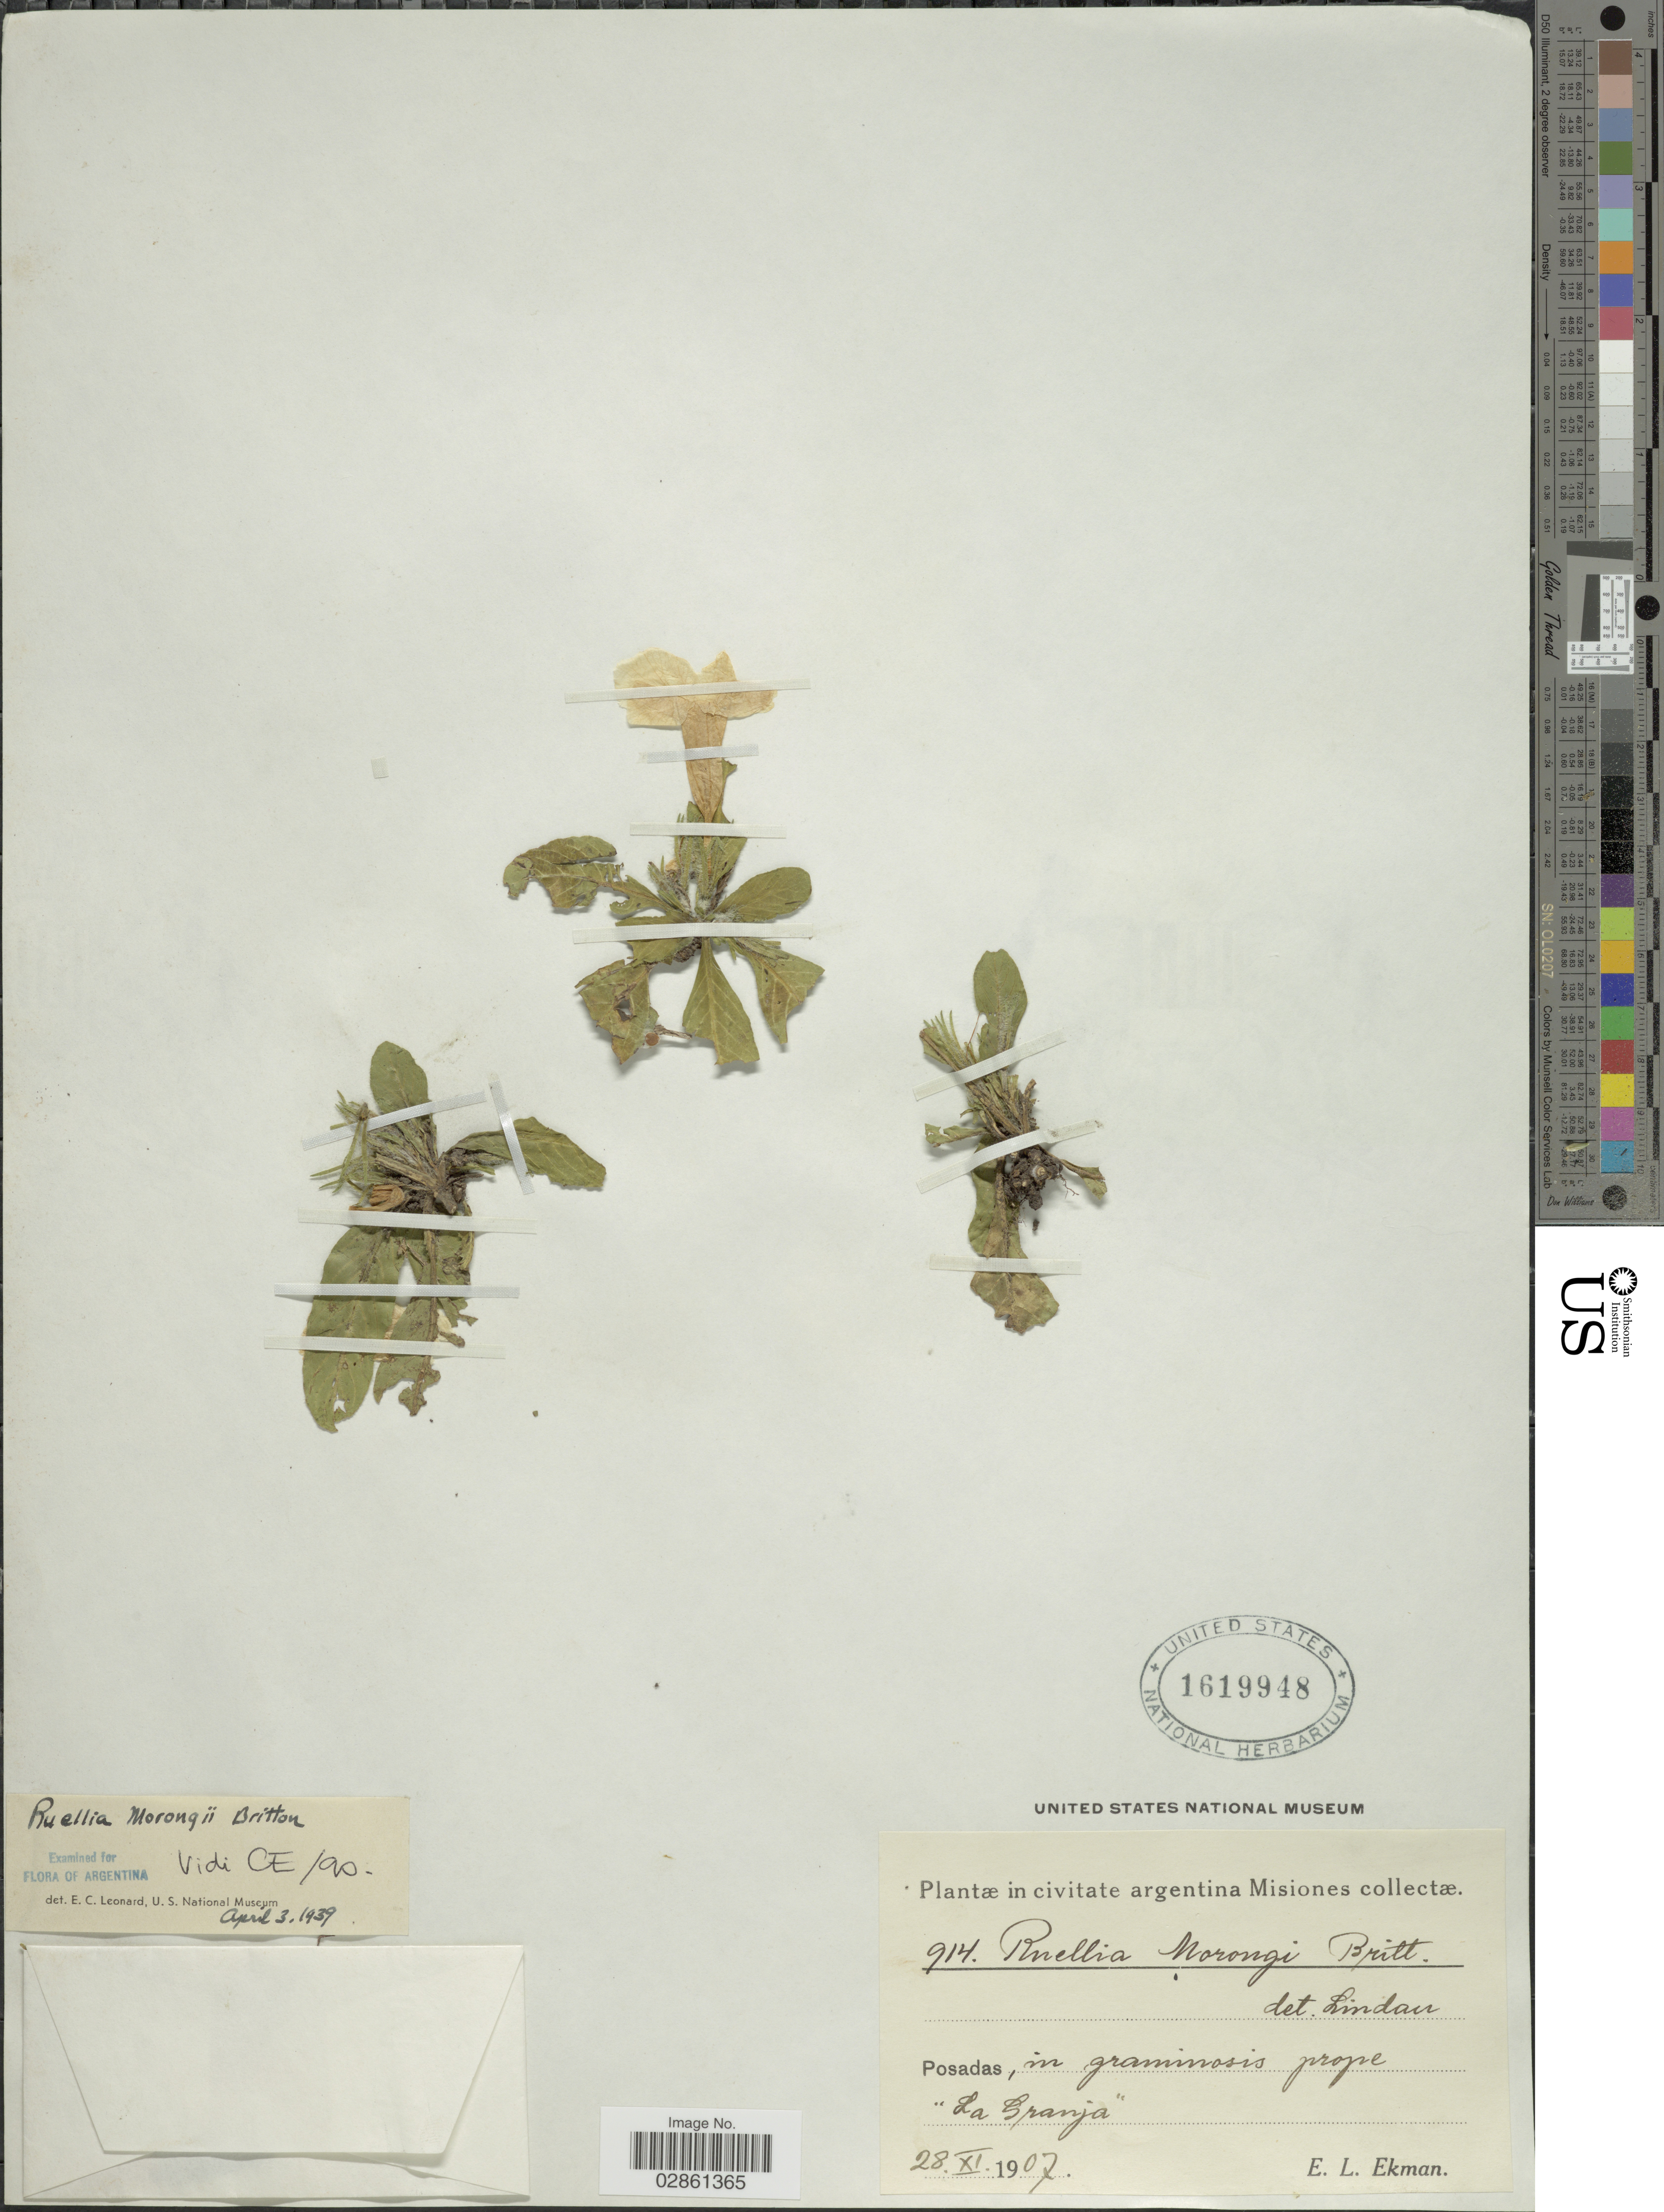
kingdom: Plantae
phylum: Tracheophyta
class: Magnoliopsida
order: Lamiales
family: Acanthaceae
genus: Ruellia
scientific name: Ruellia morongii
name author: Britton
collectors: E. L. Ekman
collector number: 914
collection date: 1907-11-28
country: Argentina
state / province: Misiones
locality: In civitate argentina Misiones. Posadas, in graminosis prope "La Granja".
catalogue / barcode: US 1619948